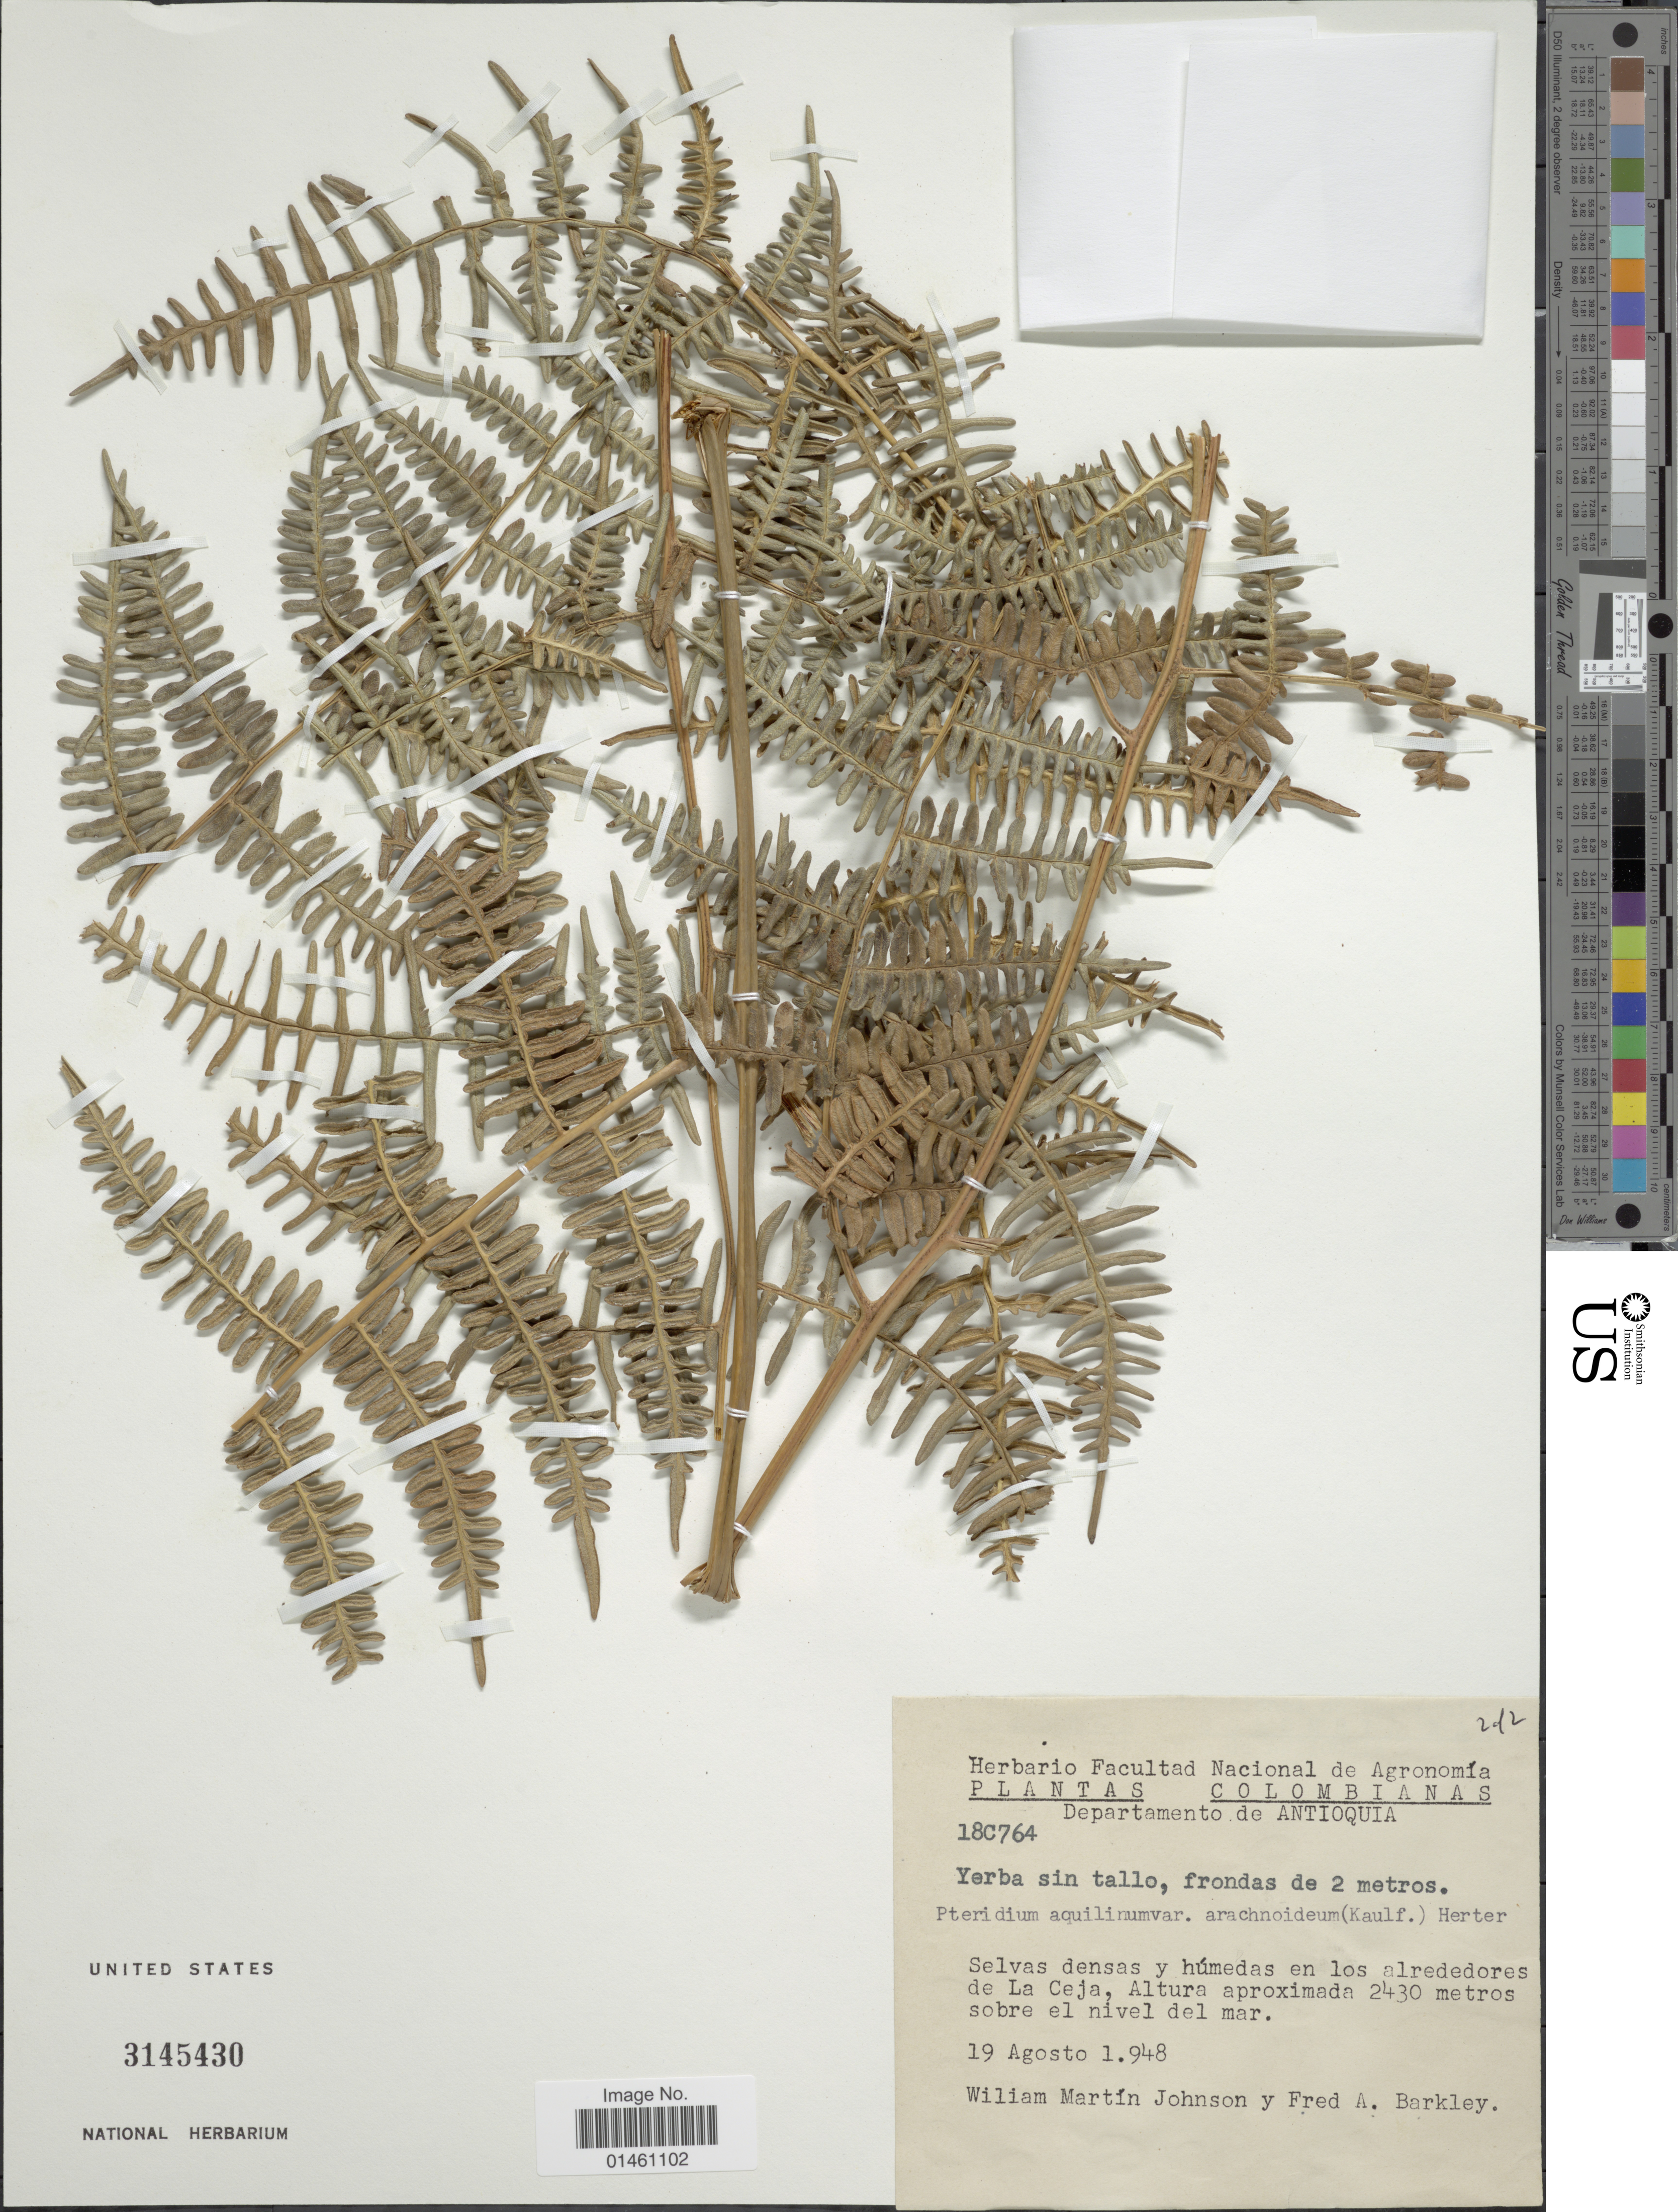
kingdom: Plantae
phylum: Tracheophyta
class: Polypodiopsida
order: Polypodiales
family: Dennstaedtiaceae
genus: Pteridium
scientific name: Pteridium aquilinum var. arachnoideum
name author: (Kaulf.) Herter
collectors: W. M. Johnson & F. A. Barkley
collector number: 18C764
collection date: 1948-08-19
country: Colombia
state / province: Antioquia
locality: Yerba sin tallo, frondas de 2 metros, Selvas densas y húmedas en los alrededores de La Ceja, sobre el nivel del mar.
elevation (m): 2430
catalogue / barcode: US 3145430